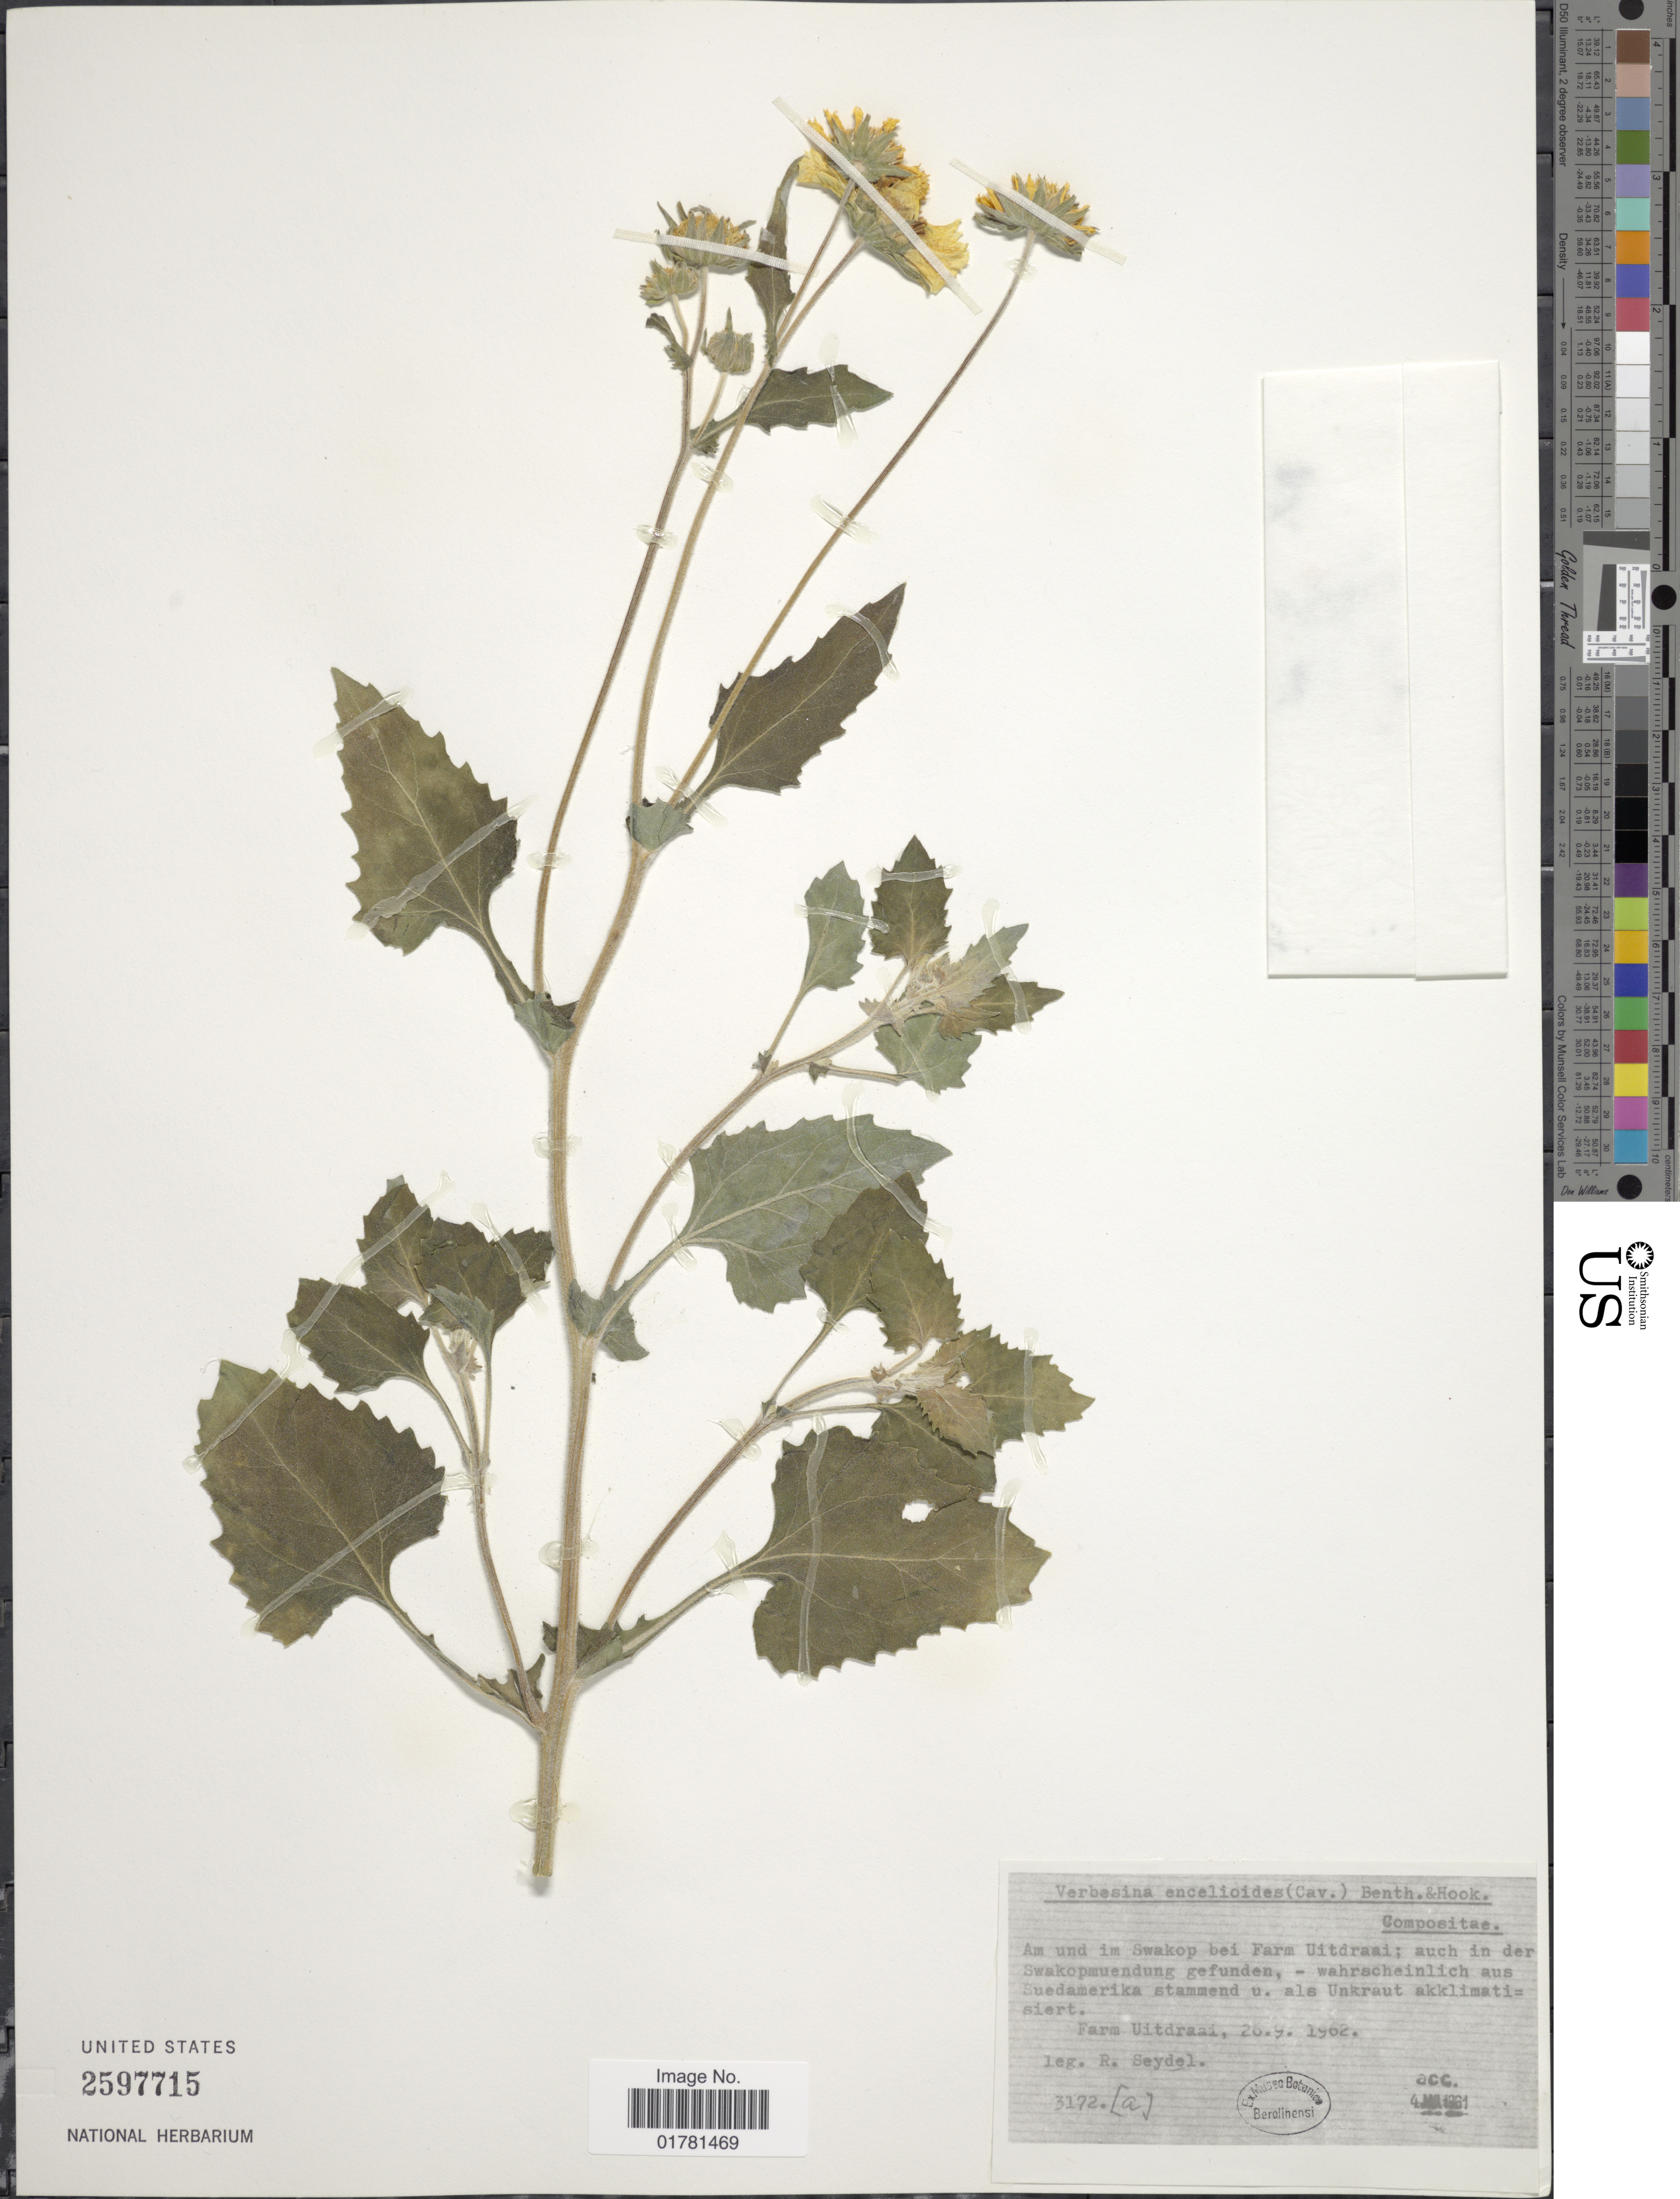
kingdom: Plantae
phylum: Tracheophyta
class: Magnoliopsida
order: Asterales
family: Asteraceae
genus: Verbesina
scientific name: Verbesina encelioides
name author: (Cav.) Benth. & Hook. ex A. Gray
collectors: R. Seydel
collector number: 3172 [a]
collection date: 1962-09-26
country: Namibia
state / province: Erongo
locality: Am und im Swakop bei Farm Uitdraai; auch in der Swakopmuendeng gefunden, - wahrscheinlich aus Suedamerika stammend u. als Unkraut akklimatis siert, Farm Uitdraai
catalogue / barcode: US 2597715